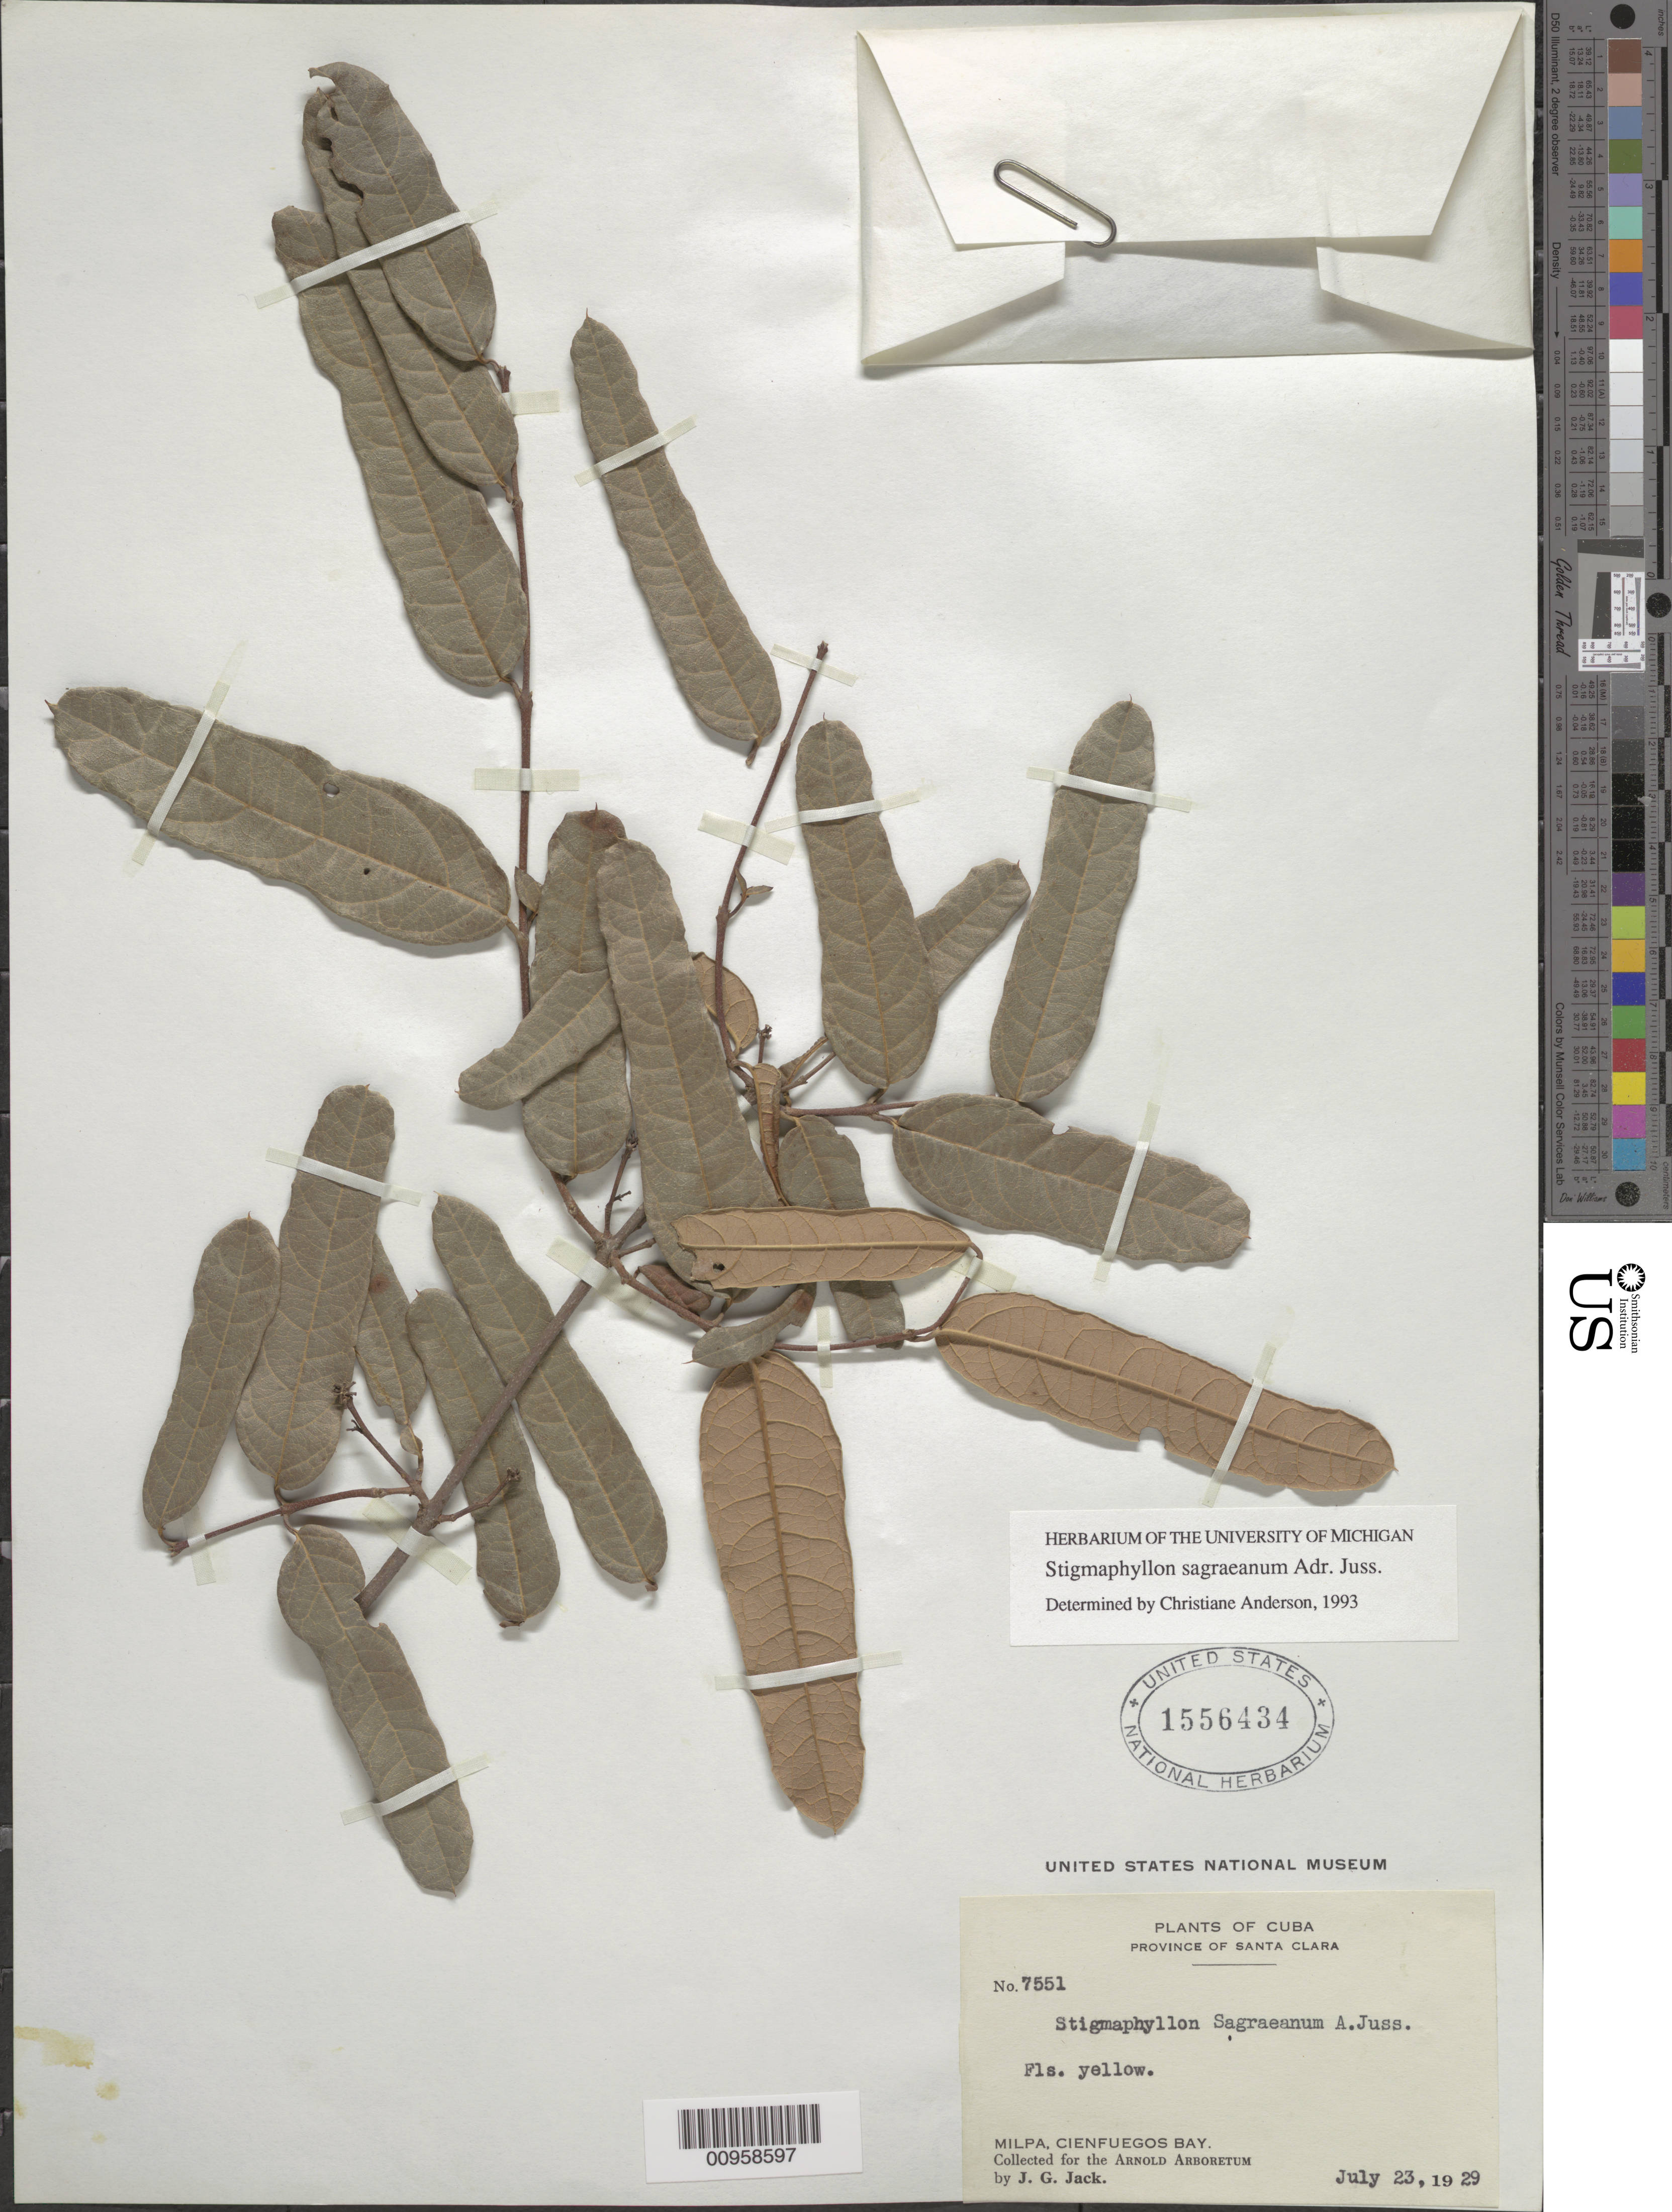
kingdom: Plantae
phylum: Tracheophyta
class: Magnoliopsida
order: Malpighiales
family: Malpighiaceae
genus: Stigmaphyllon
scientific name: Stigmaphyllon sagraeanum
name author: Juss.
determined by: Anderson, C.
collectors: J. G. Jack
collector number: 7551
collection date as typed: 23 Jul 1929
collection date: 1929-07-23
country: Cuba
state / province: Las Villas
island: Cuba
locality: Milpa, Cienfuegos Bay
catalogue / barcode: US 1556434